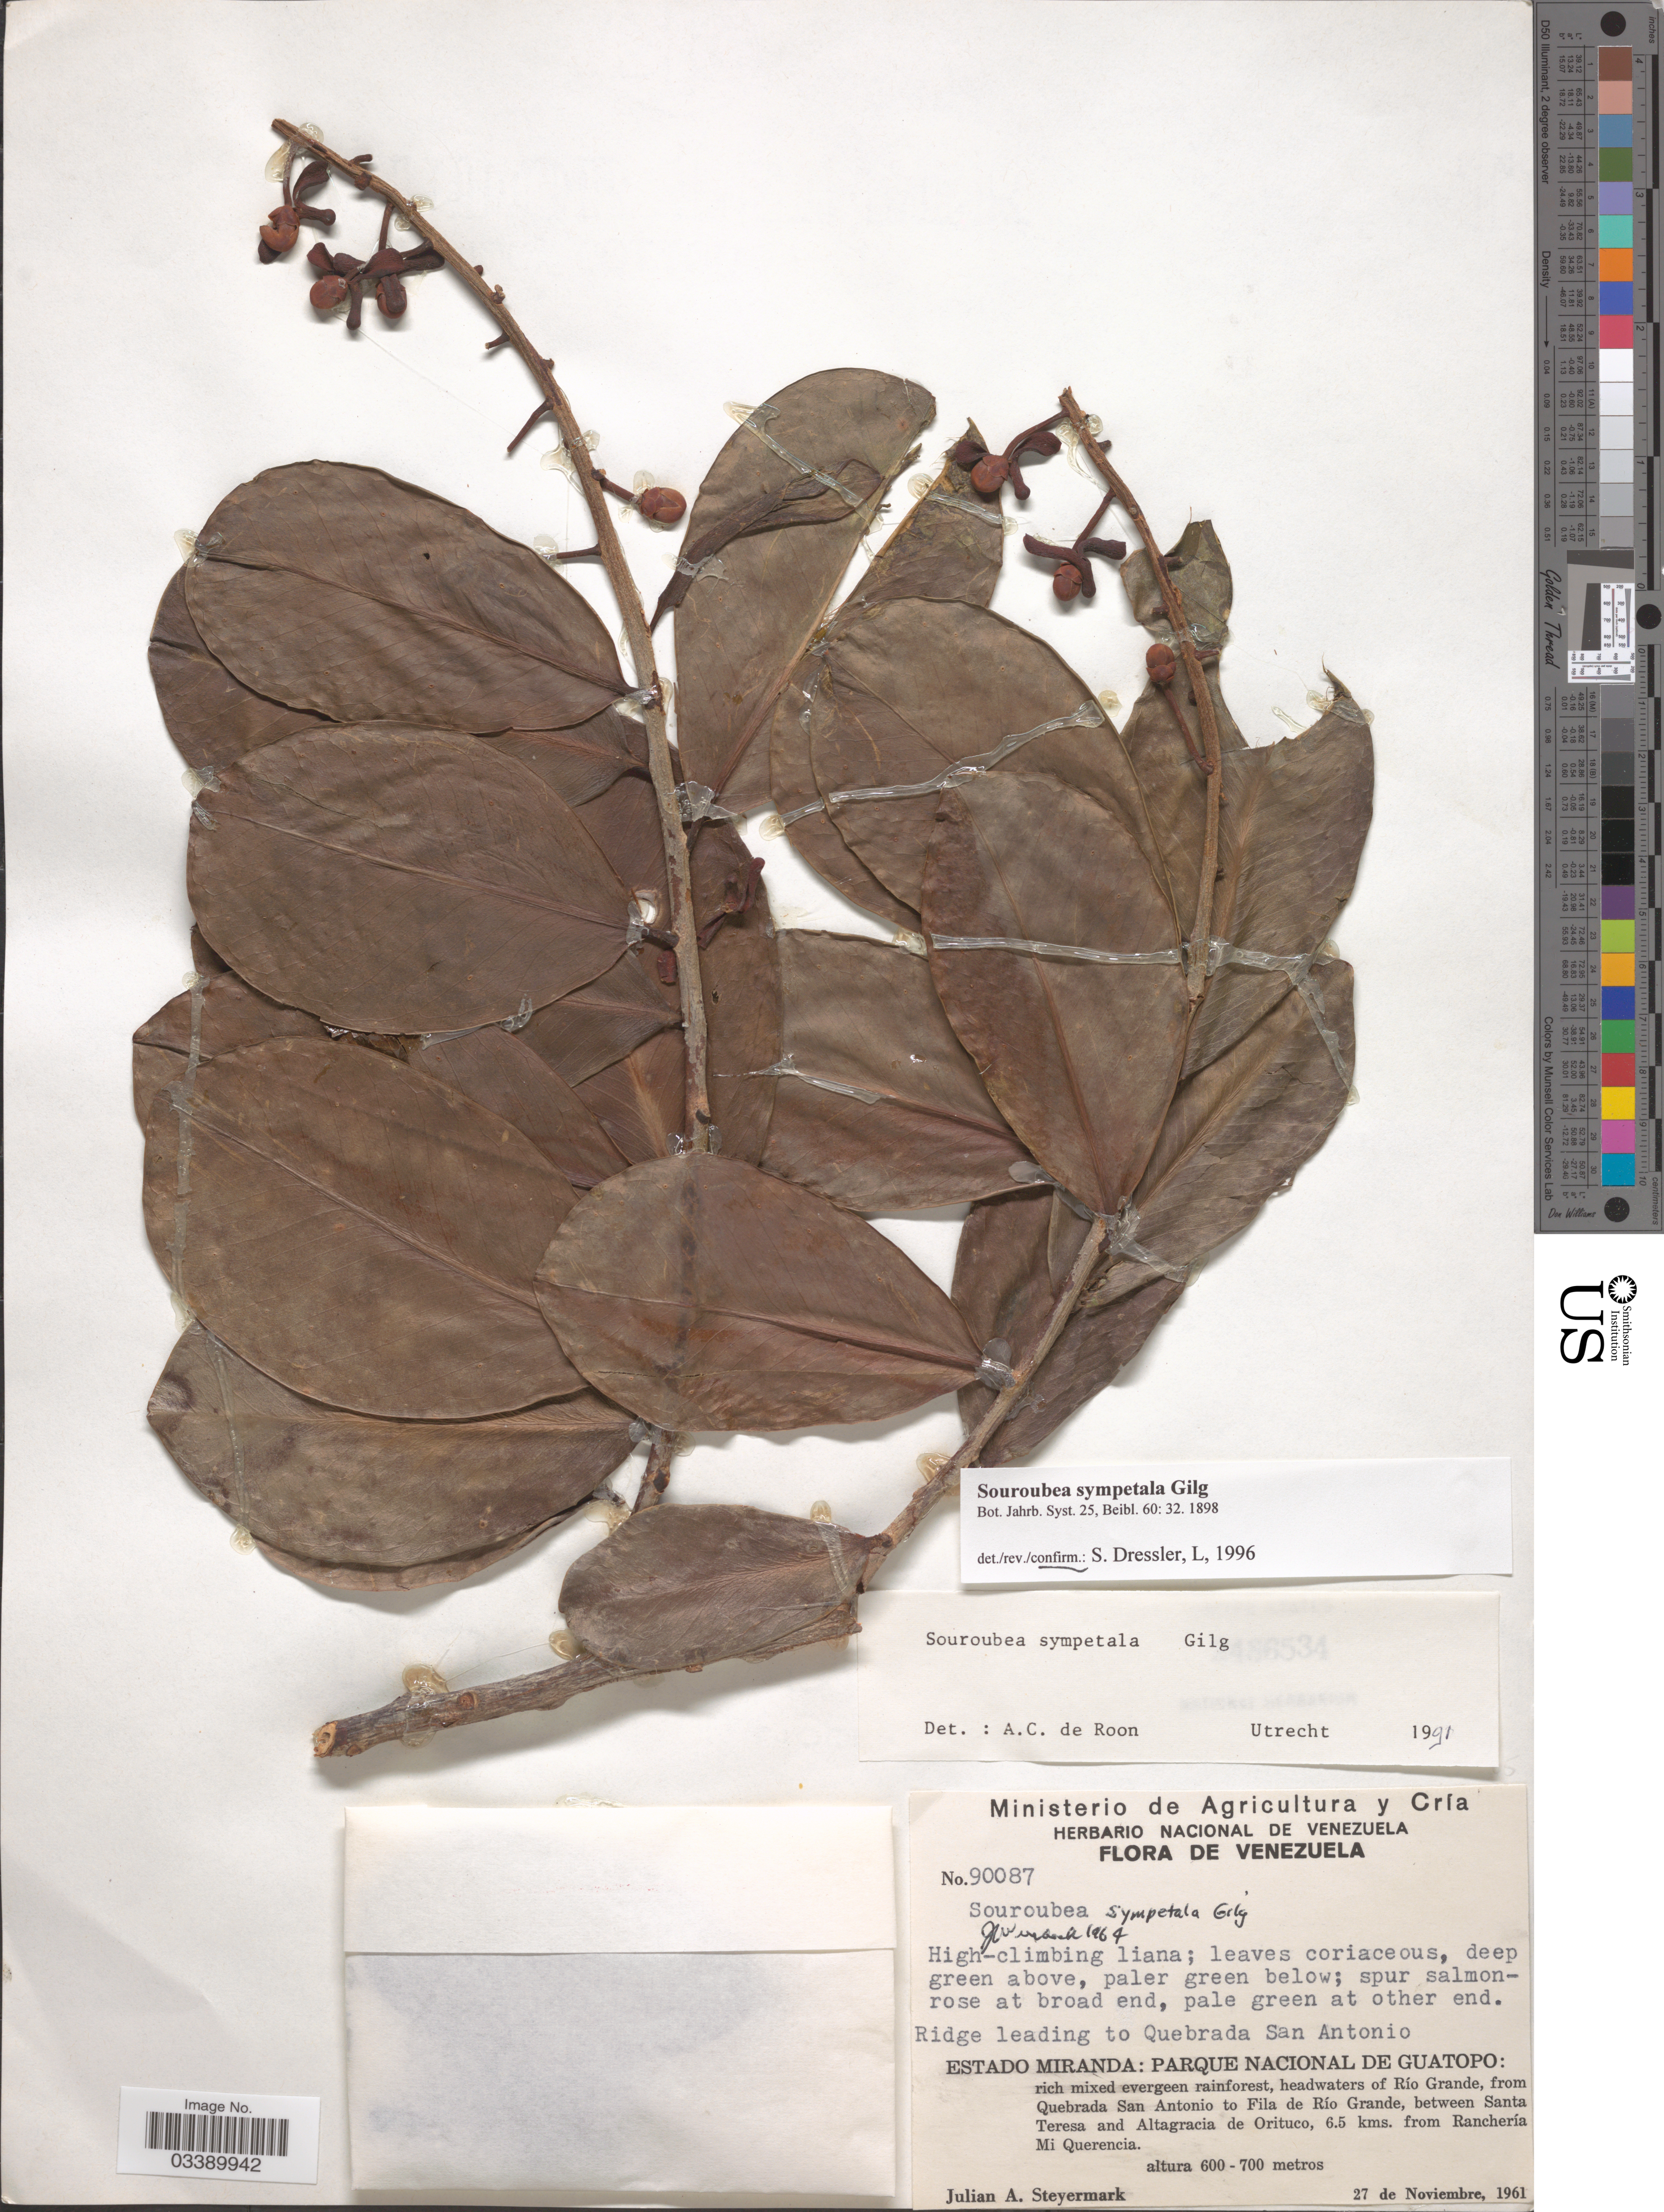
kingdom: Plantae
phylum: Tracheophyta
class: Magnoliopsida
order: Ericales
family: Marcgraviaceae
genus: Souroubea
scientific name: Souroubea sympetala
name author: Gilg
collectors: J. Steyermark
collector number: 90087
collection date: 1961-11-27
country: Venezuela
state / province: Miranda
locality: Ridge leading to Quebrada San Antonio. Parque Nacional de Guatopo: rich mixed evergreen rainforest, headwaters of Río Grande, from Quebrada San Antonio to Fila de Río Grande, between Santa Teresa and Altagracia de Orituco, 6.5 kms. from Ranchería Mi Querencia.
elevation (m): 600